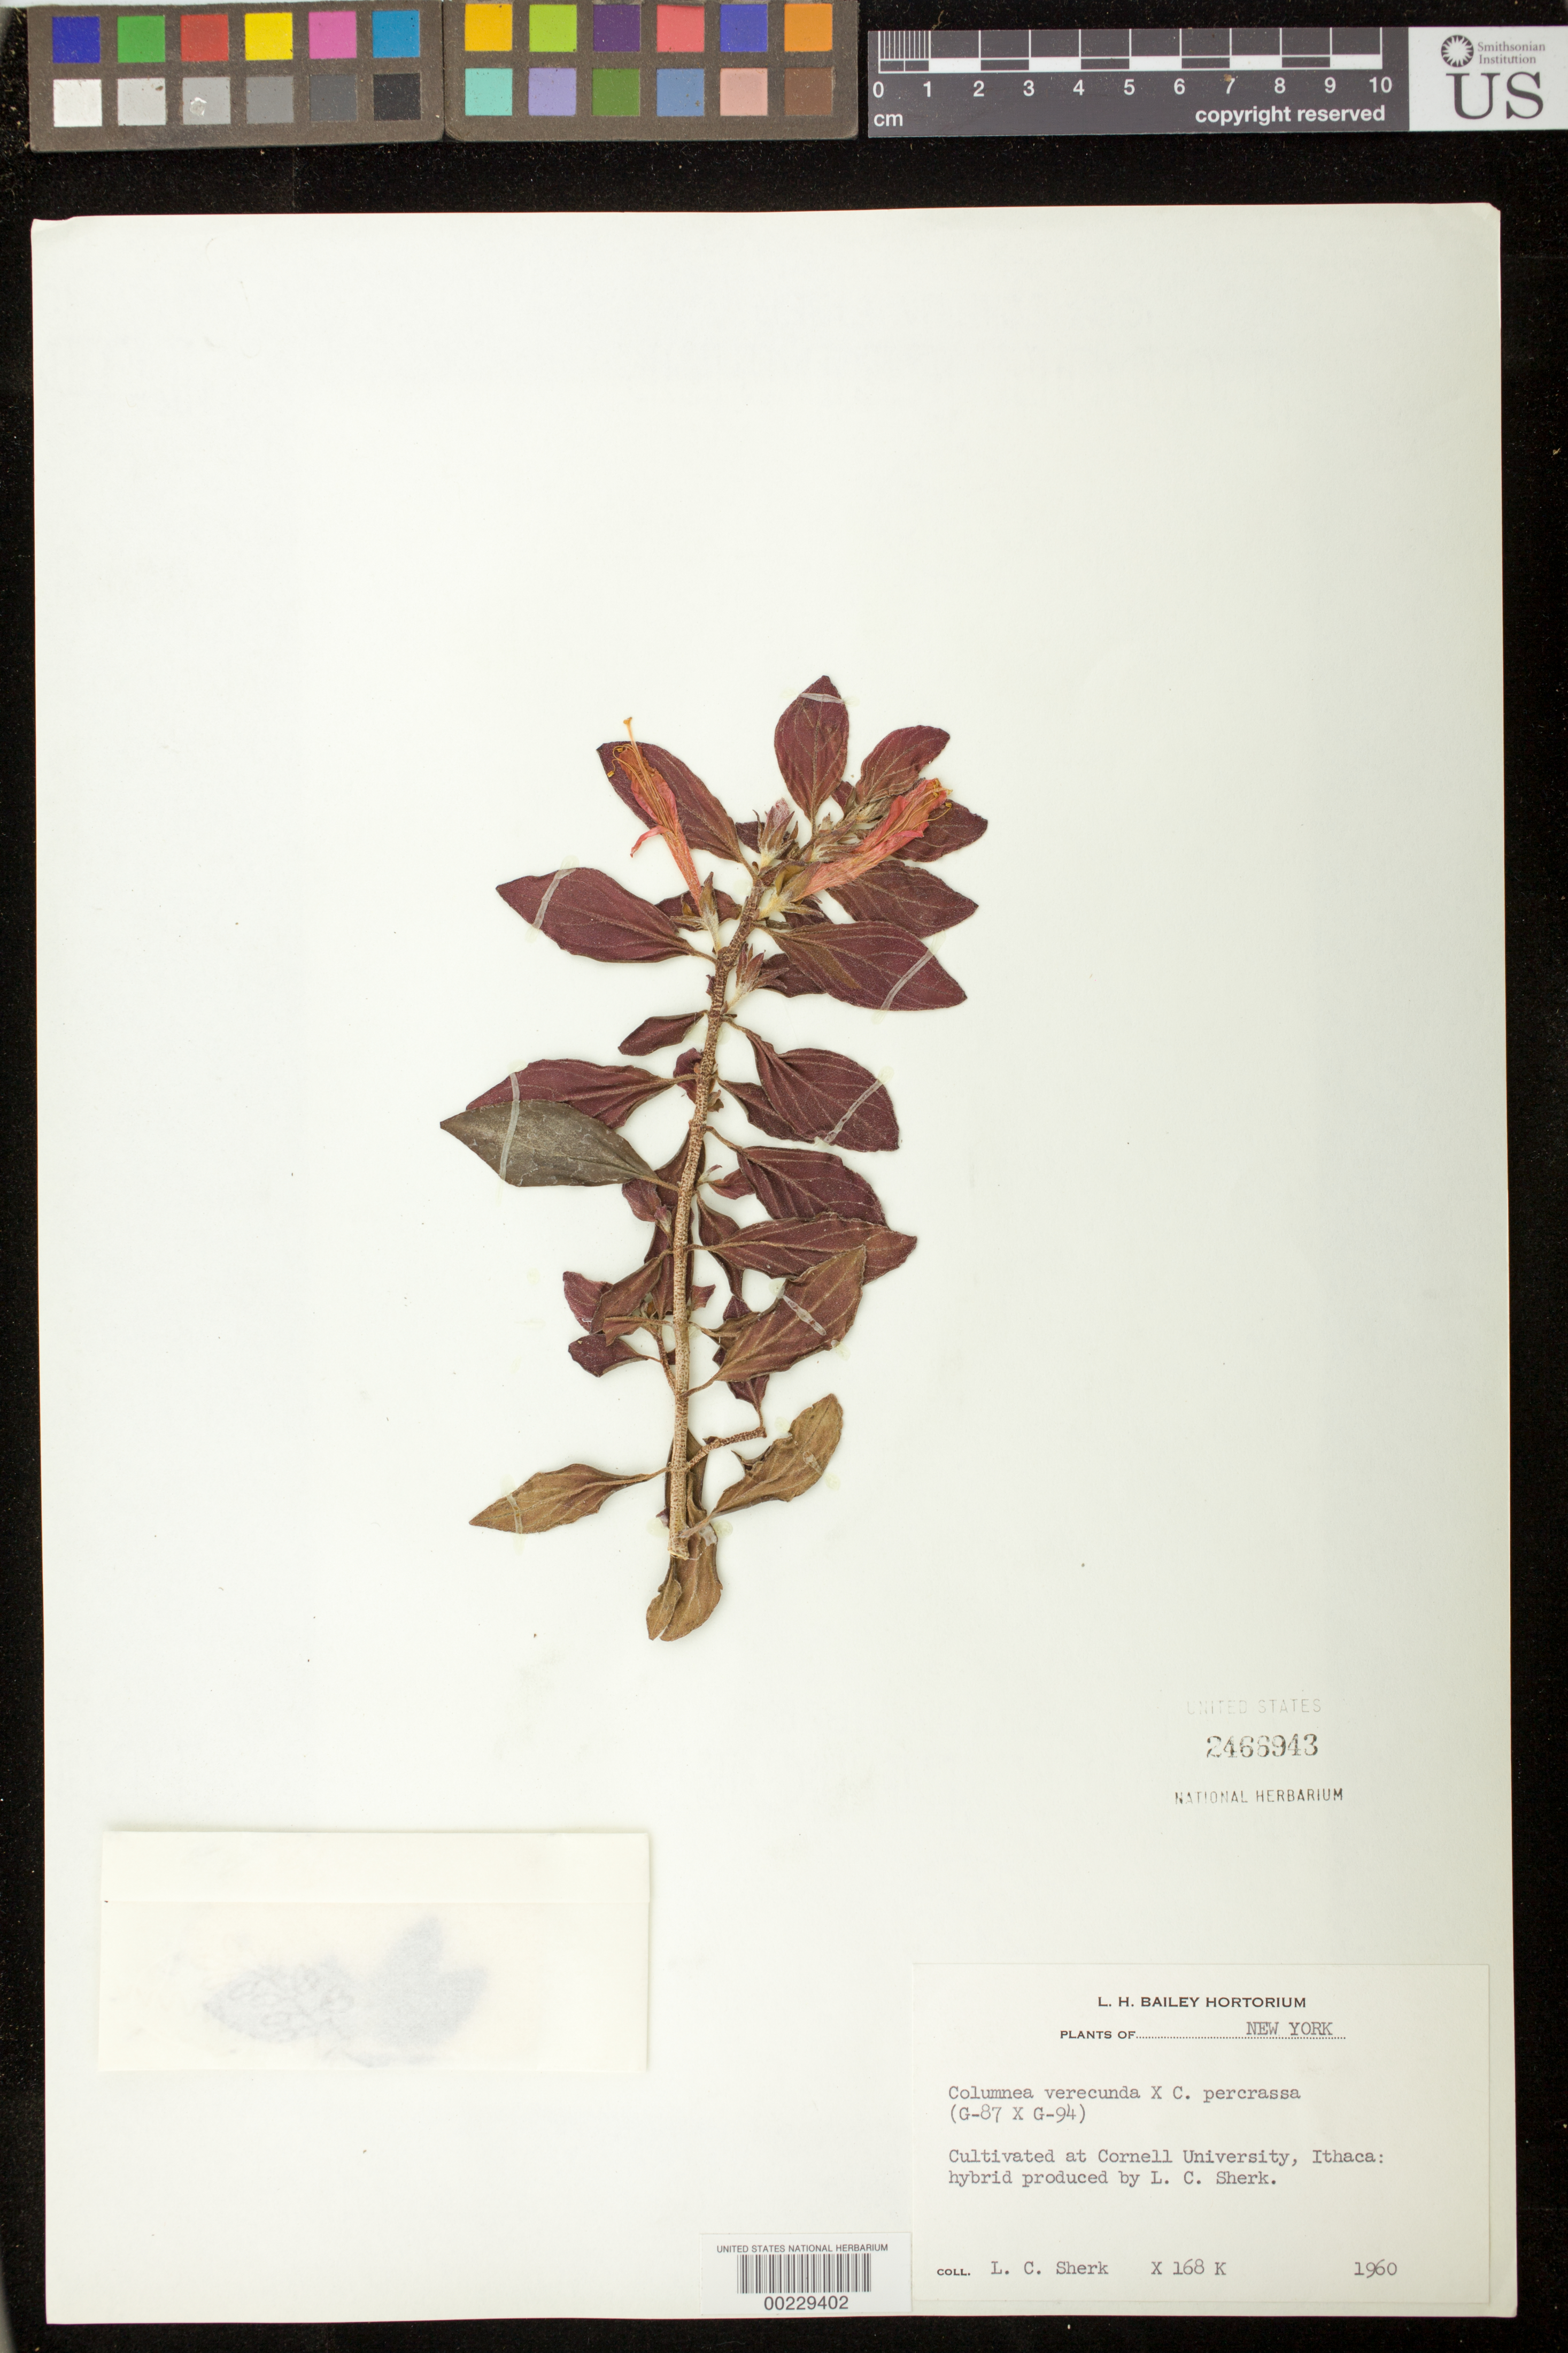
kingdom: Plantae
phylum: Tracheophyta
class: Magnoliopsida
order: Lamiales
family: Gesneriaceae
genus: Columnea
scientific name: Columnea hybrid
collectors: L. Sherk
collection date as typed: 1960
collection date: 1960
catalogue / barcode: US 2466943